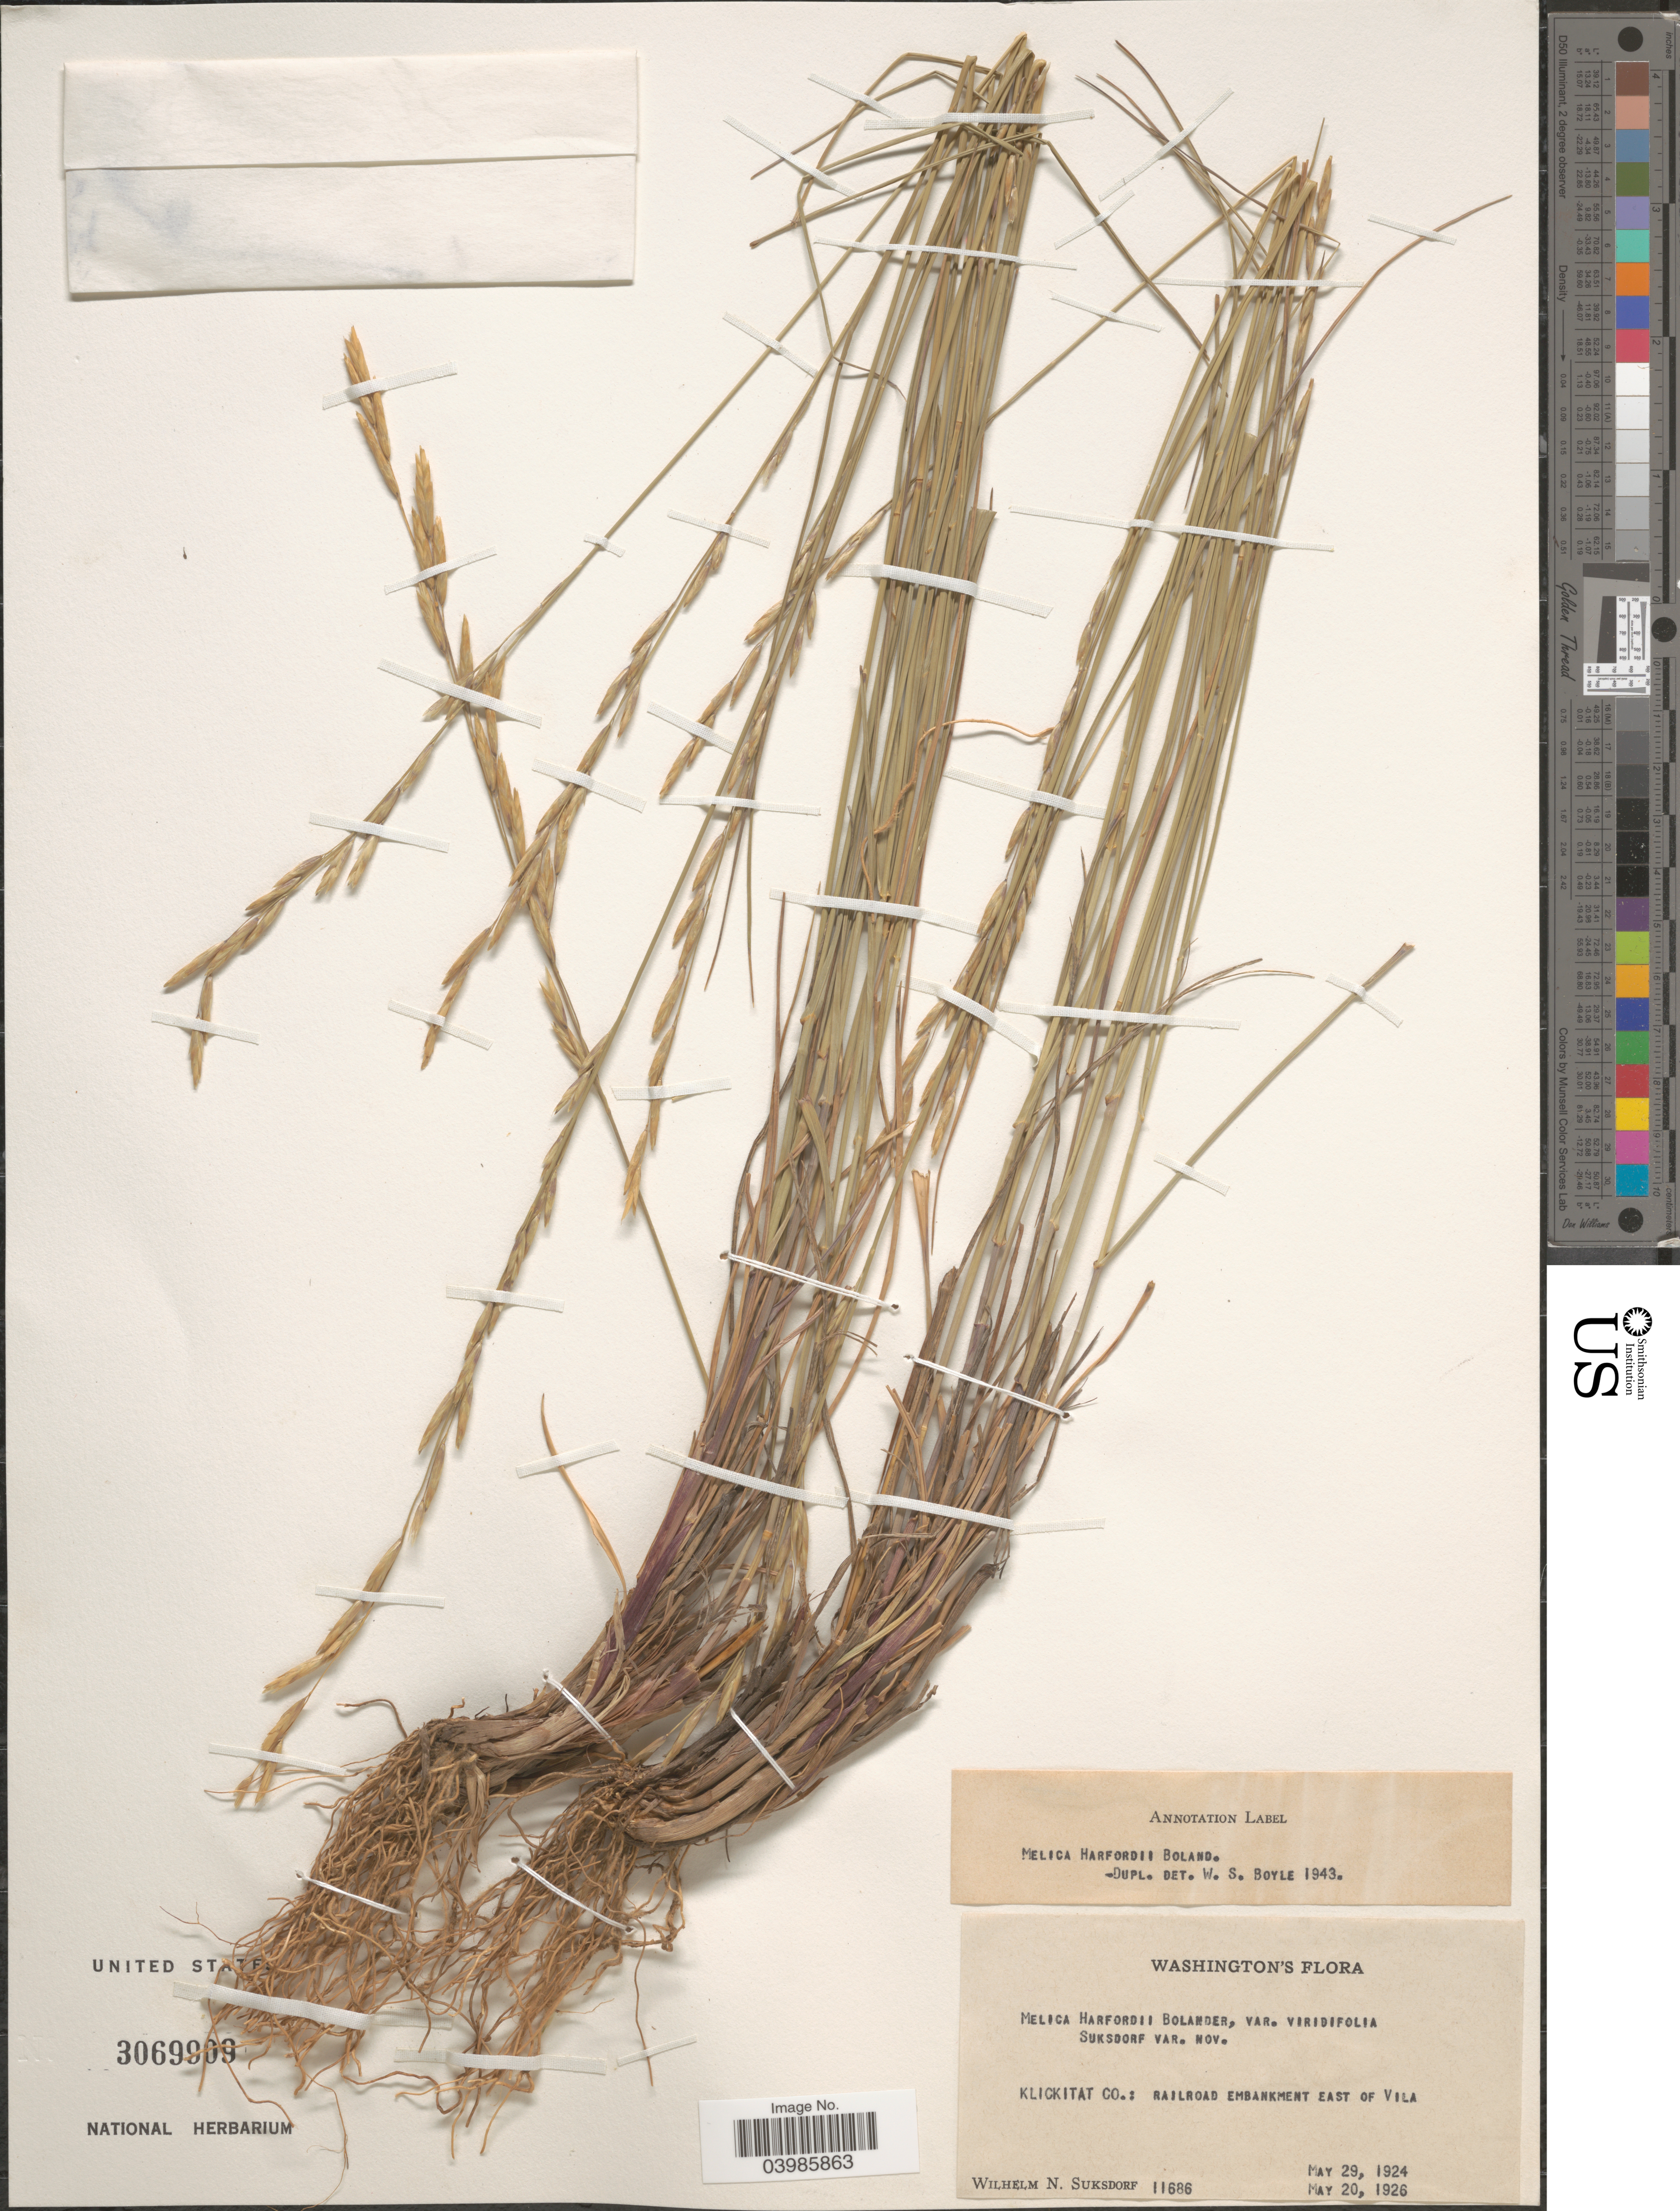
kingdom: Plantae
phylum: Tracheophyta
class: Liliopsida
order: Poales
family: Poaceae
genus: Melica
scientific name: Melica harfordii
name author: Bol.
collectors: W. N. Suksdorf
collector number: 11686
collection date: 1924-05-29/1926-05-20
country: United States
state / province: Washington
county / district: Klickitat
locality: Klickitat Co.: railroad embankment East of Vila.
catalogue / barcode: US 3069909